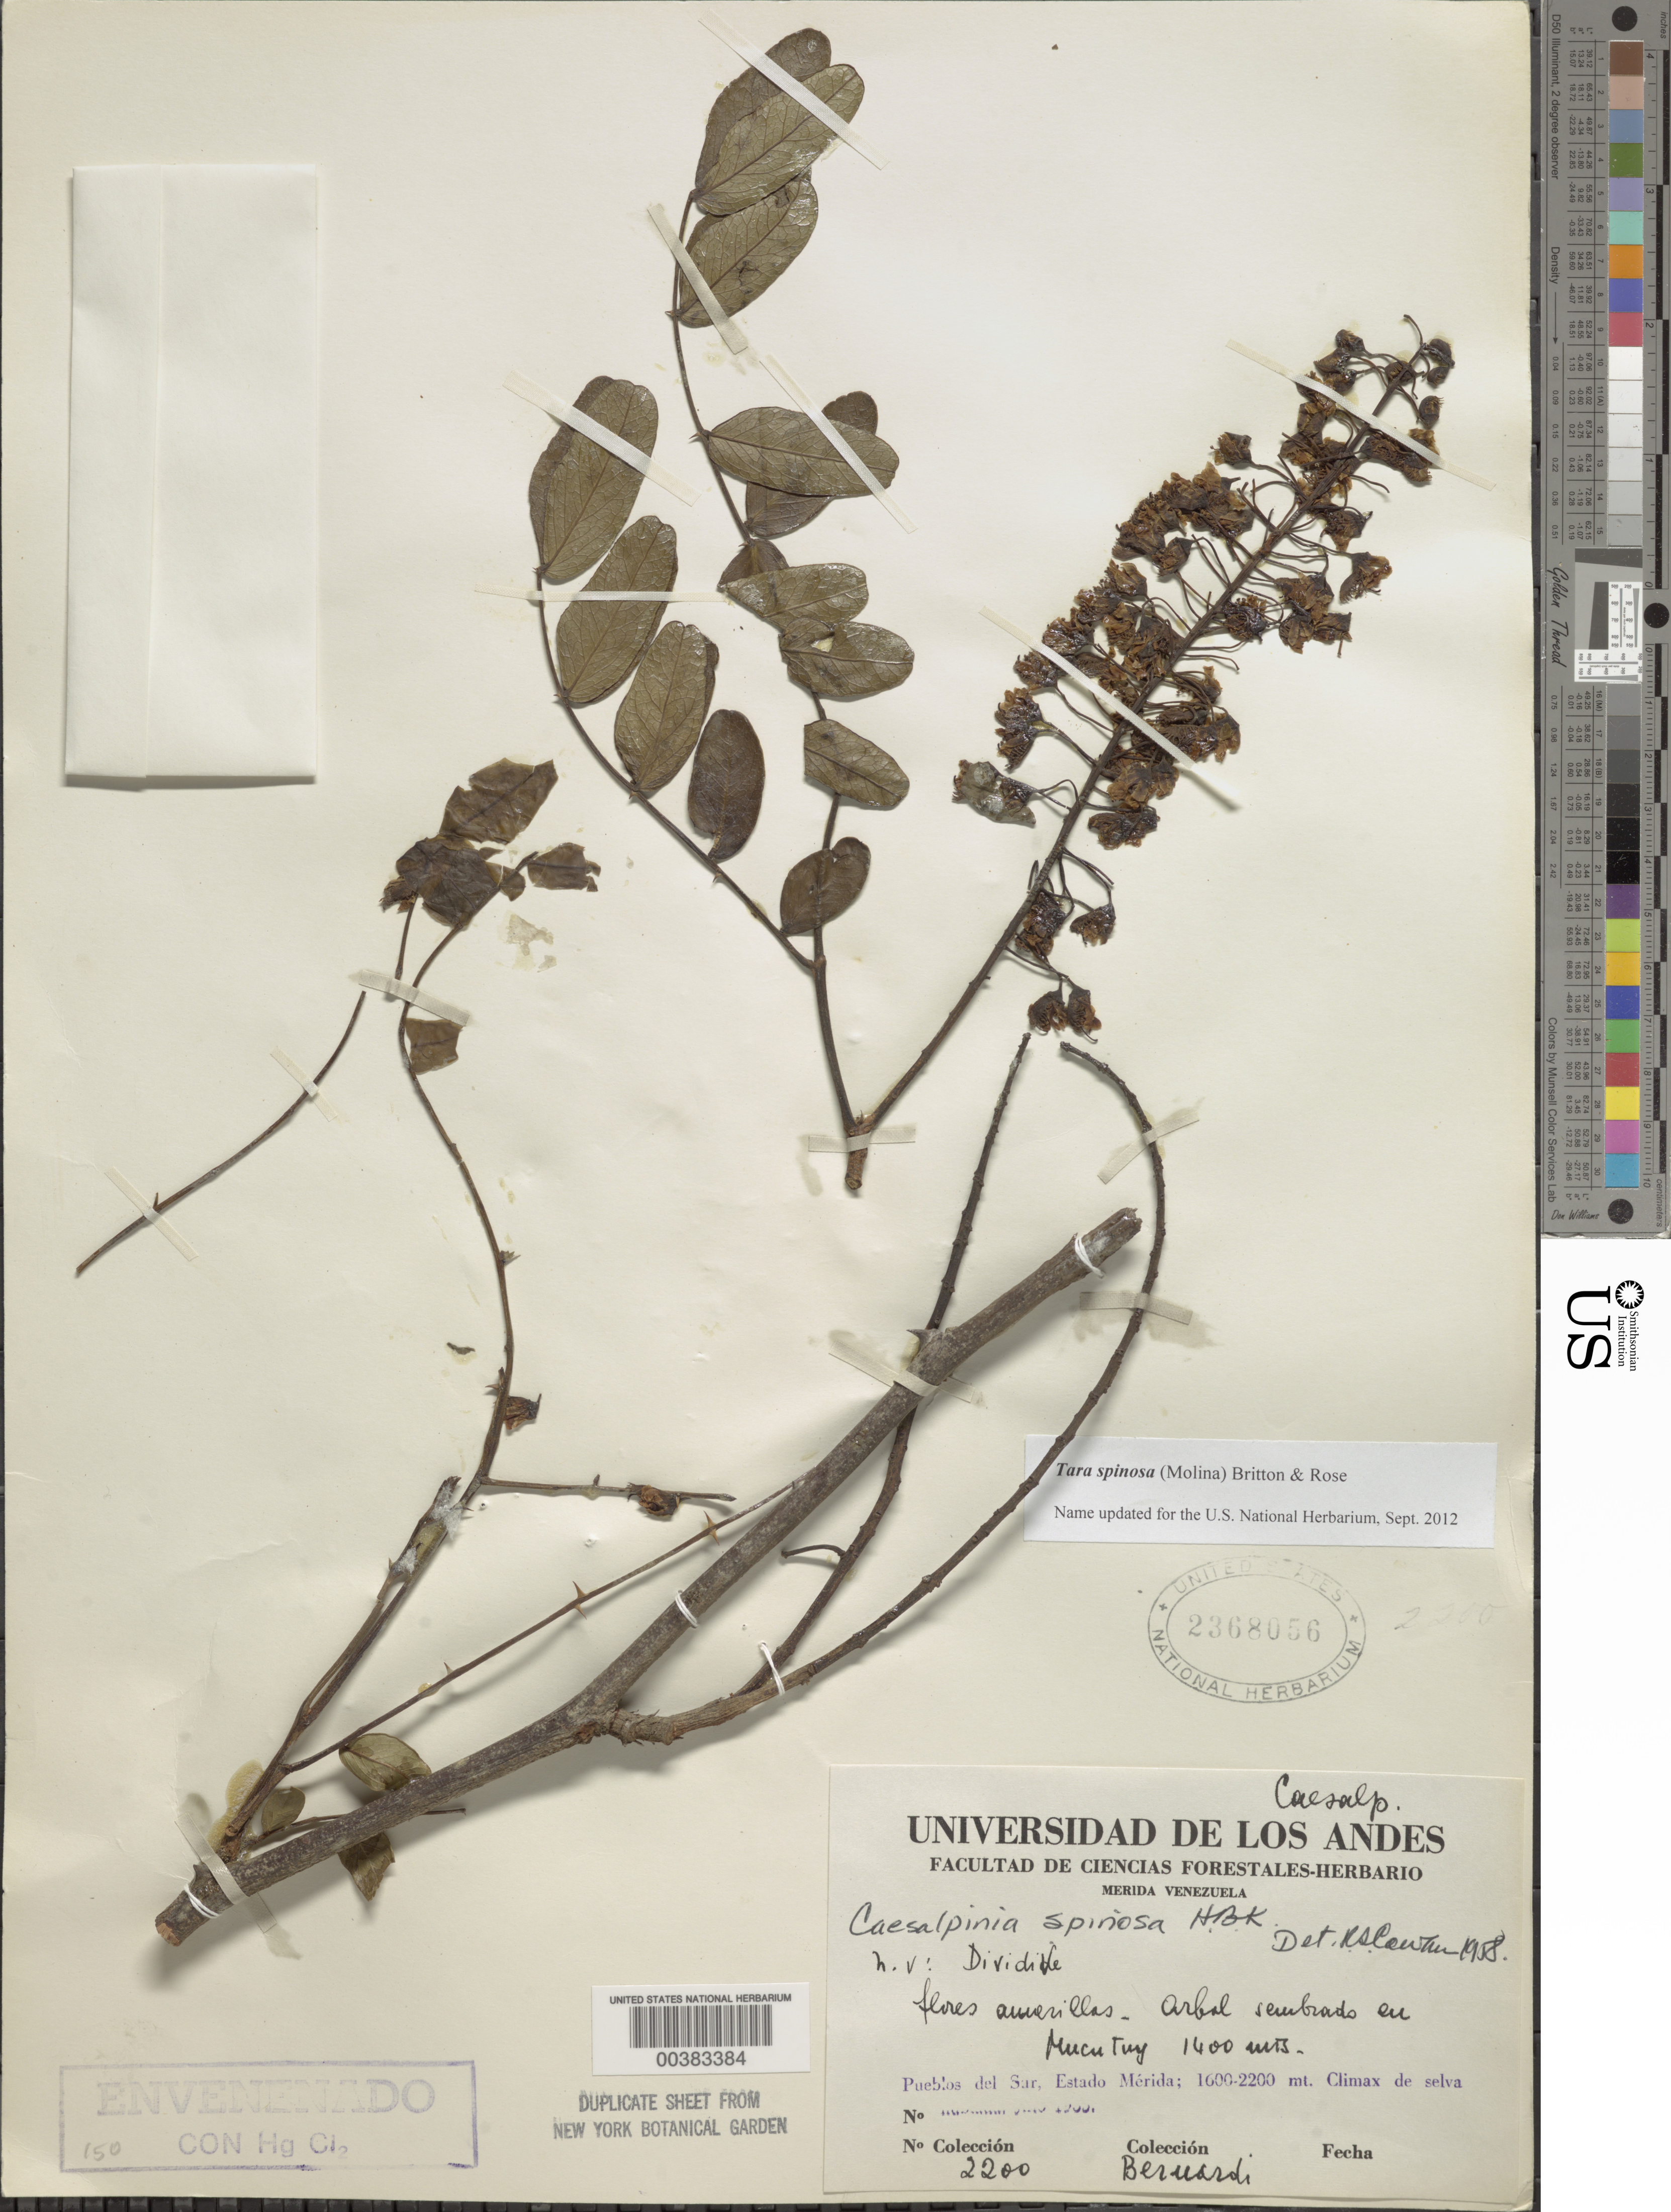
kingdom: Plantae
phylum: Tracheophyta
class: Magnoliopsida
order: Fabales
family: Fabaceae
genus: Tara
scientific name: Tara spinosa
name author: (Molina) Britton & Rose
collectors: W. Bernardi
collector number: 2200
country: Venezuela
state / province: Mérida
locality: Pueblos del sar; mucutuy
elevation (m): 1400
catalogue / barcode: US 2368056